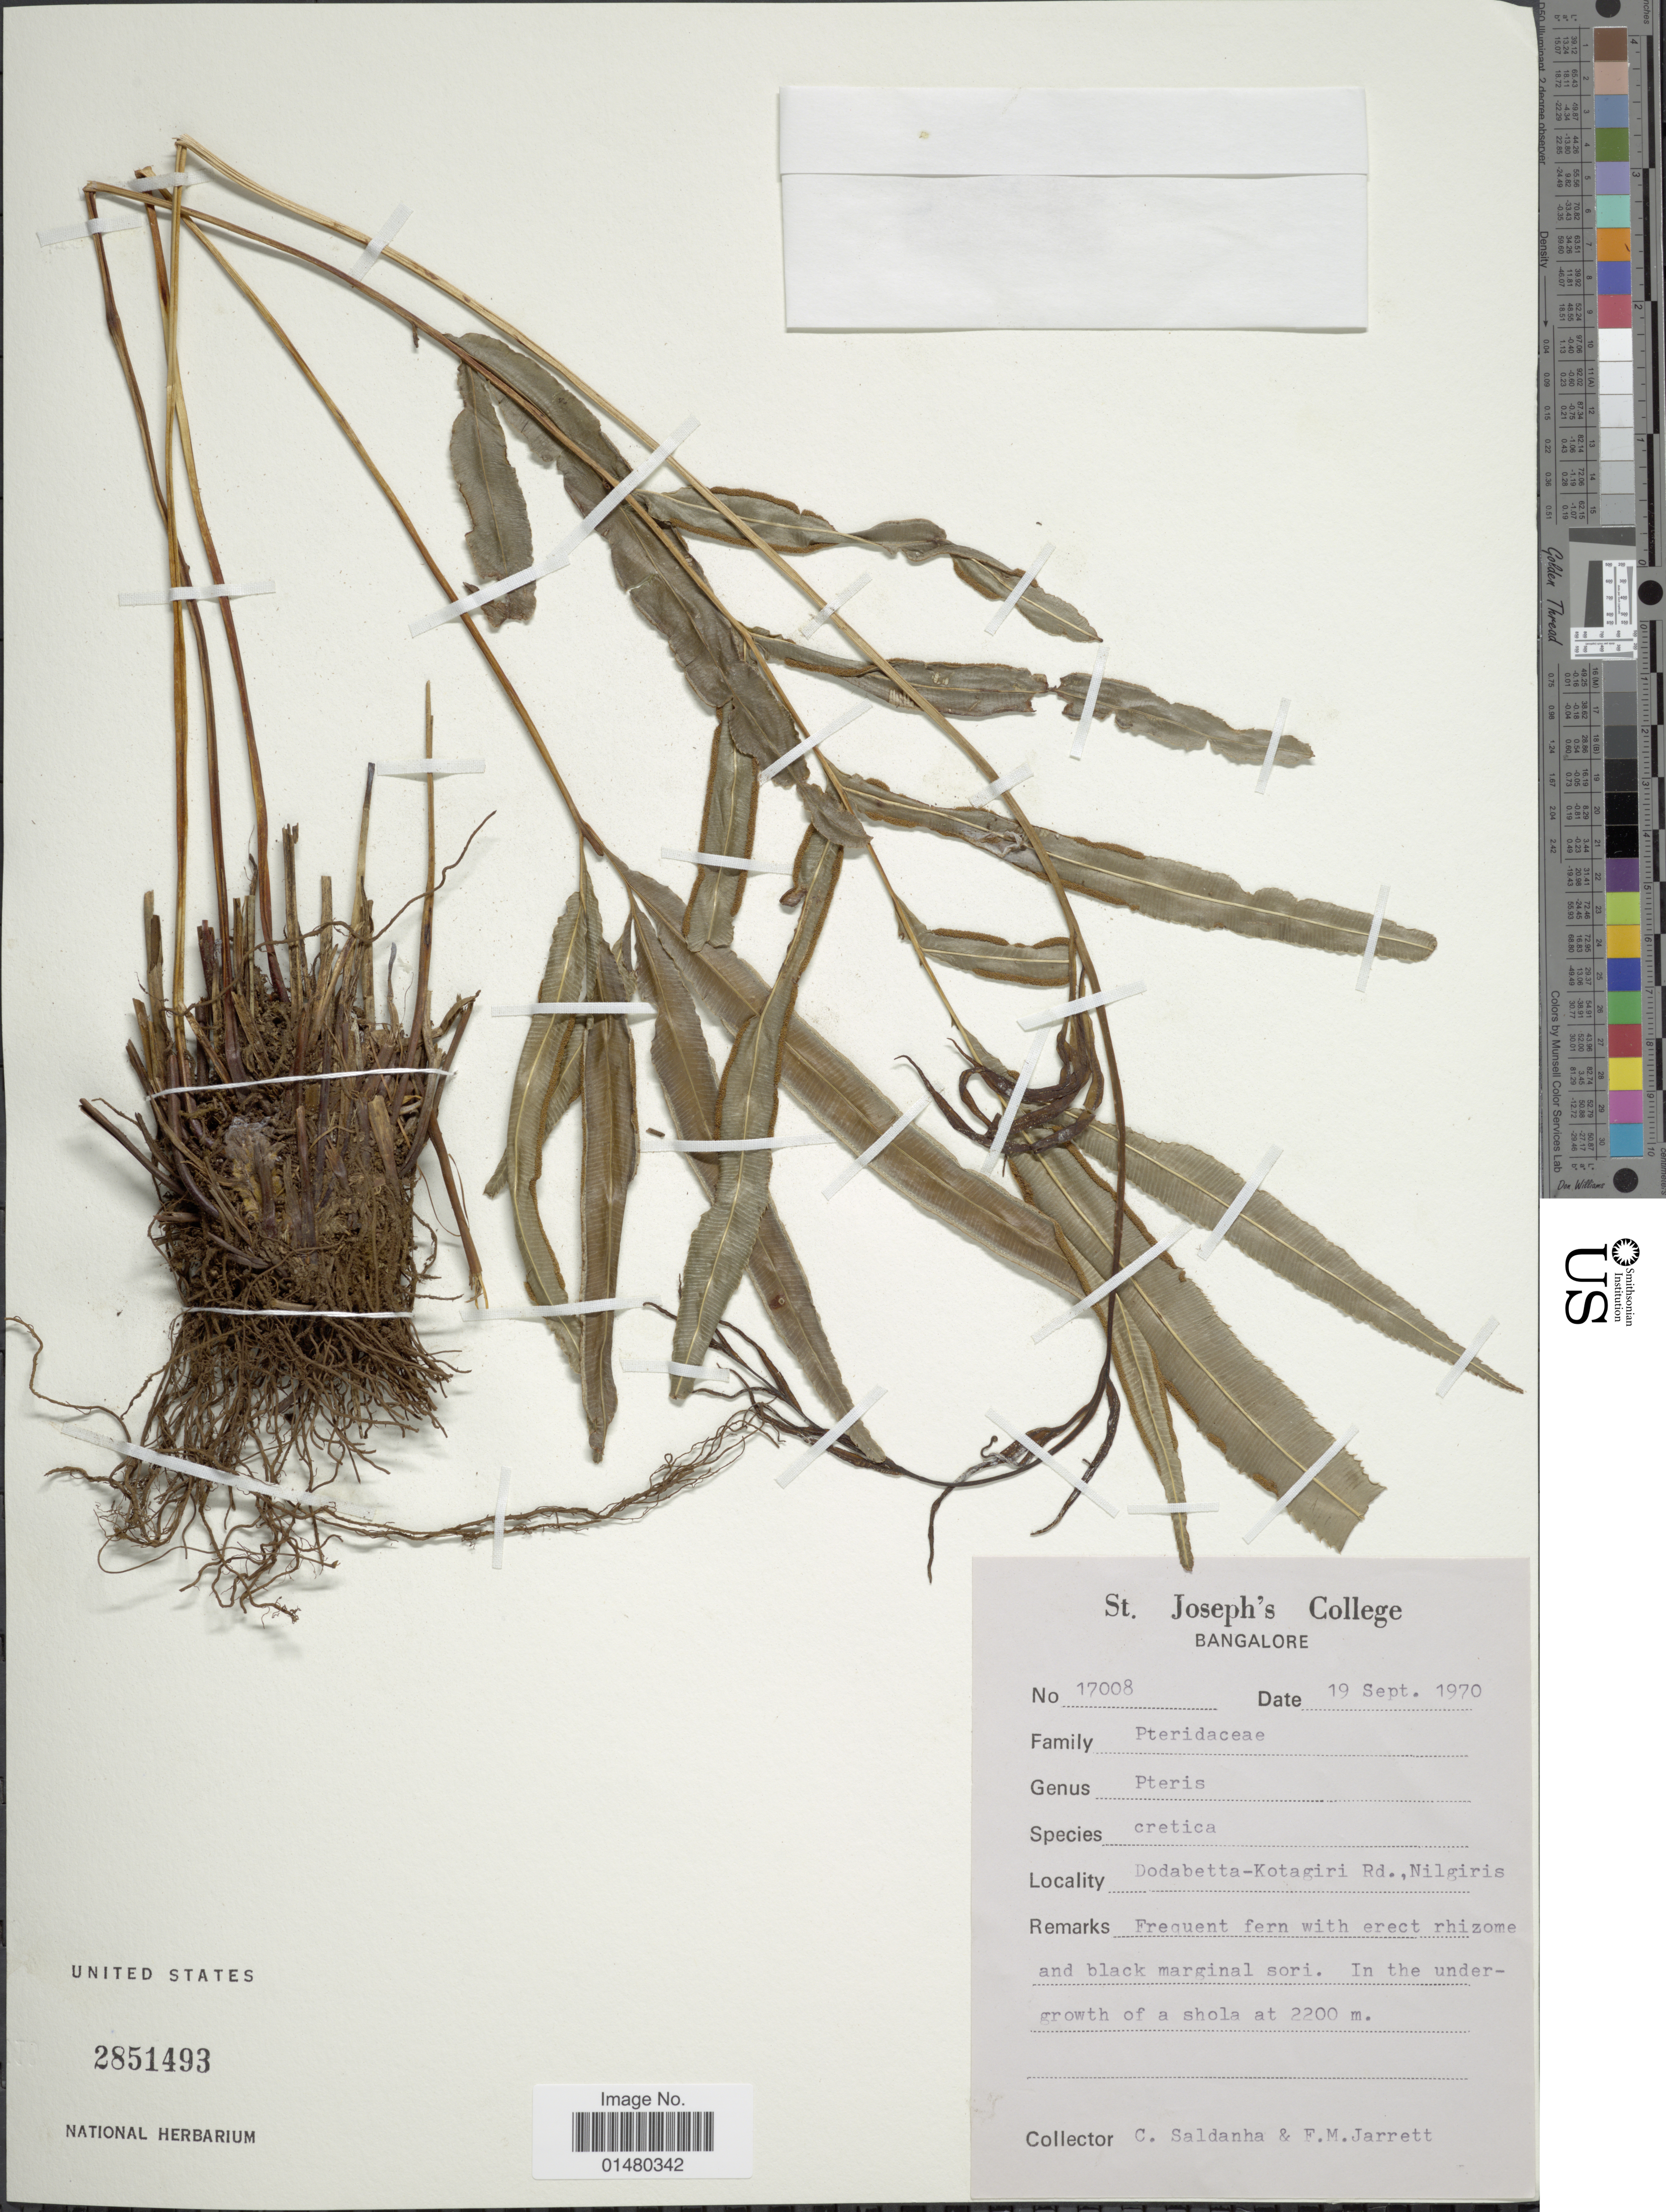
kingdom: Plantae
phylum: Tracheophyta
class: Polypodiopsida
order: Polypodiales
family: Pteridaceae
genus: Pteris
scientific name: Pteris cretica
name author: L.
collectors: C. Saldanha & F. M. Jarrett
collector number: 17008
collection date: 1970-09-19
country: India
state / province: Tamil Nadu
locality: Dodabetta-Kotagiri Rd., Nilgiris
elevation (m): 2200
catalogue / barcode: US 2851493